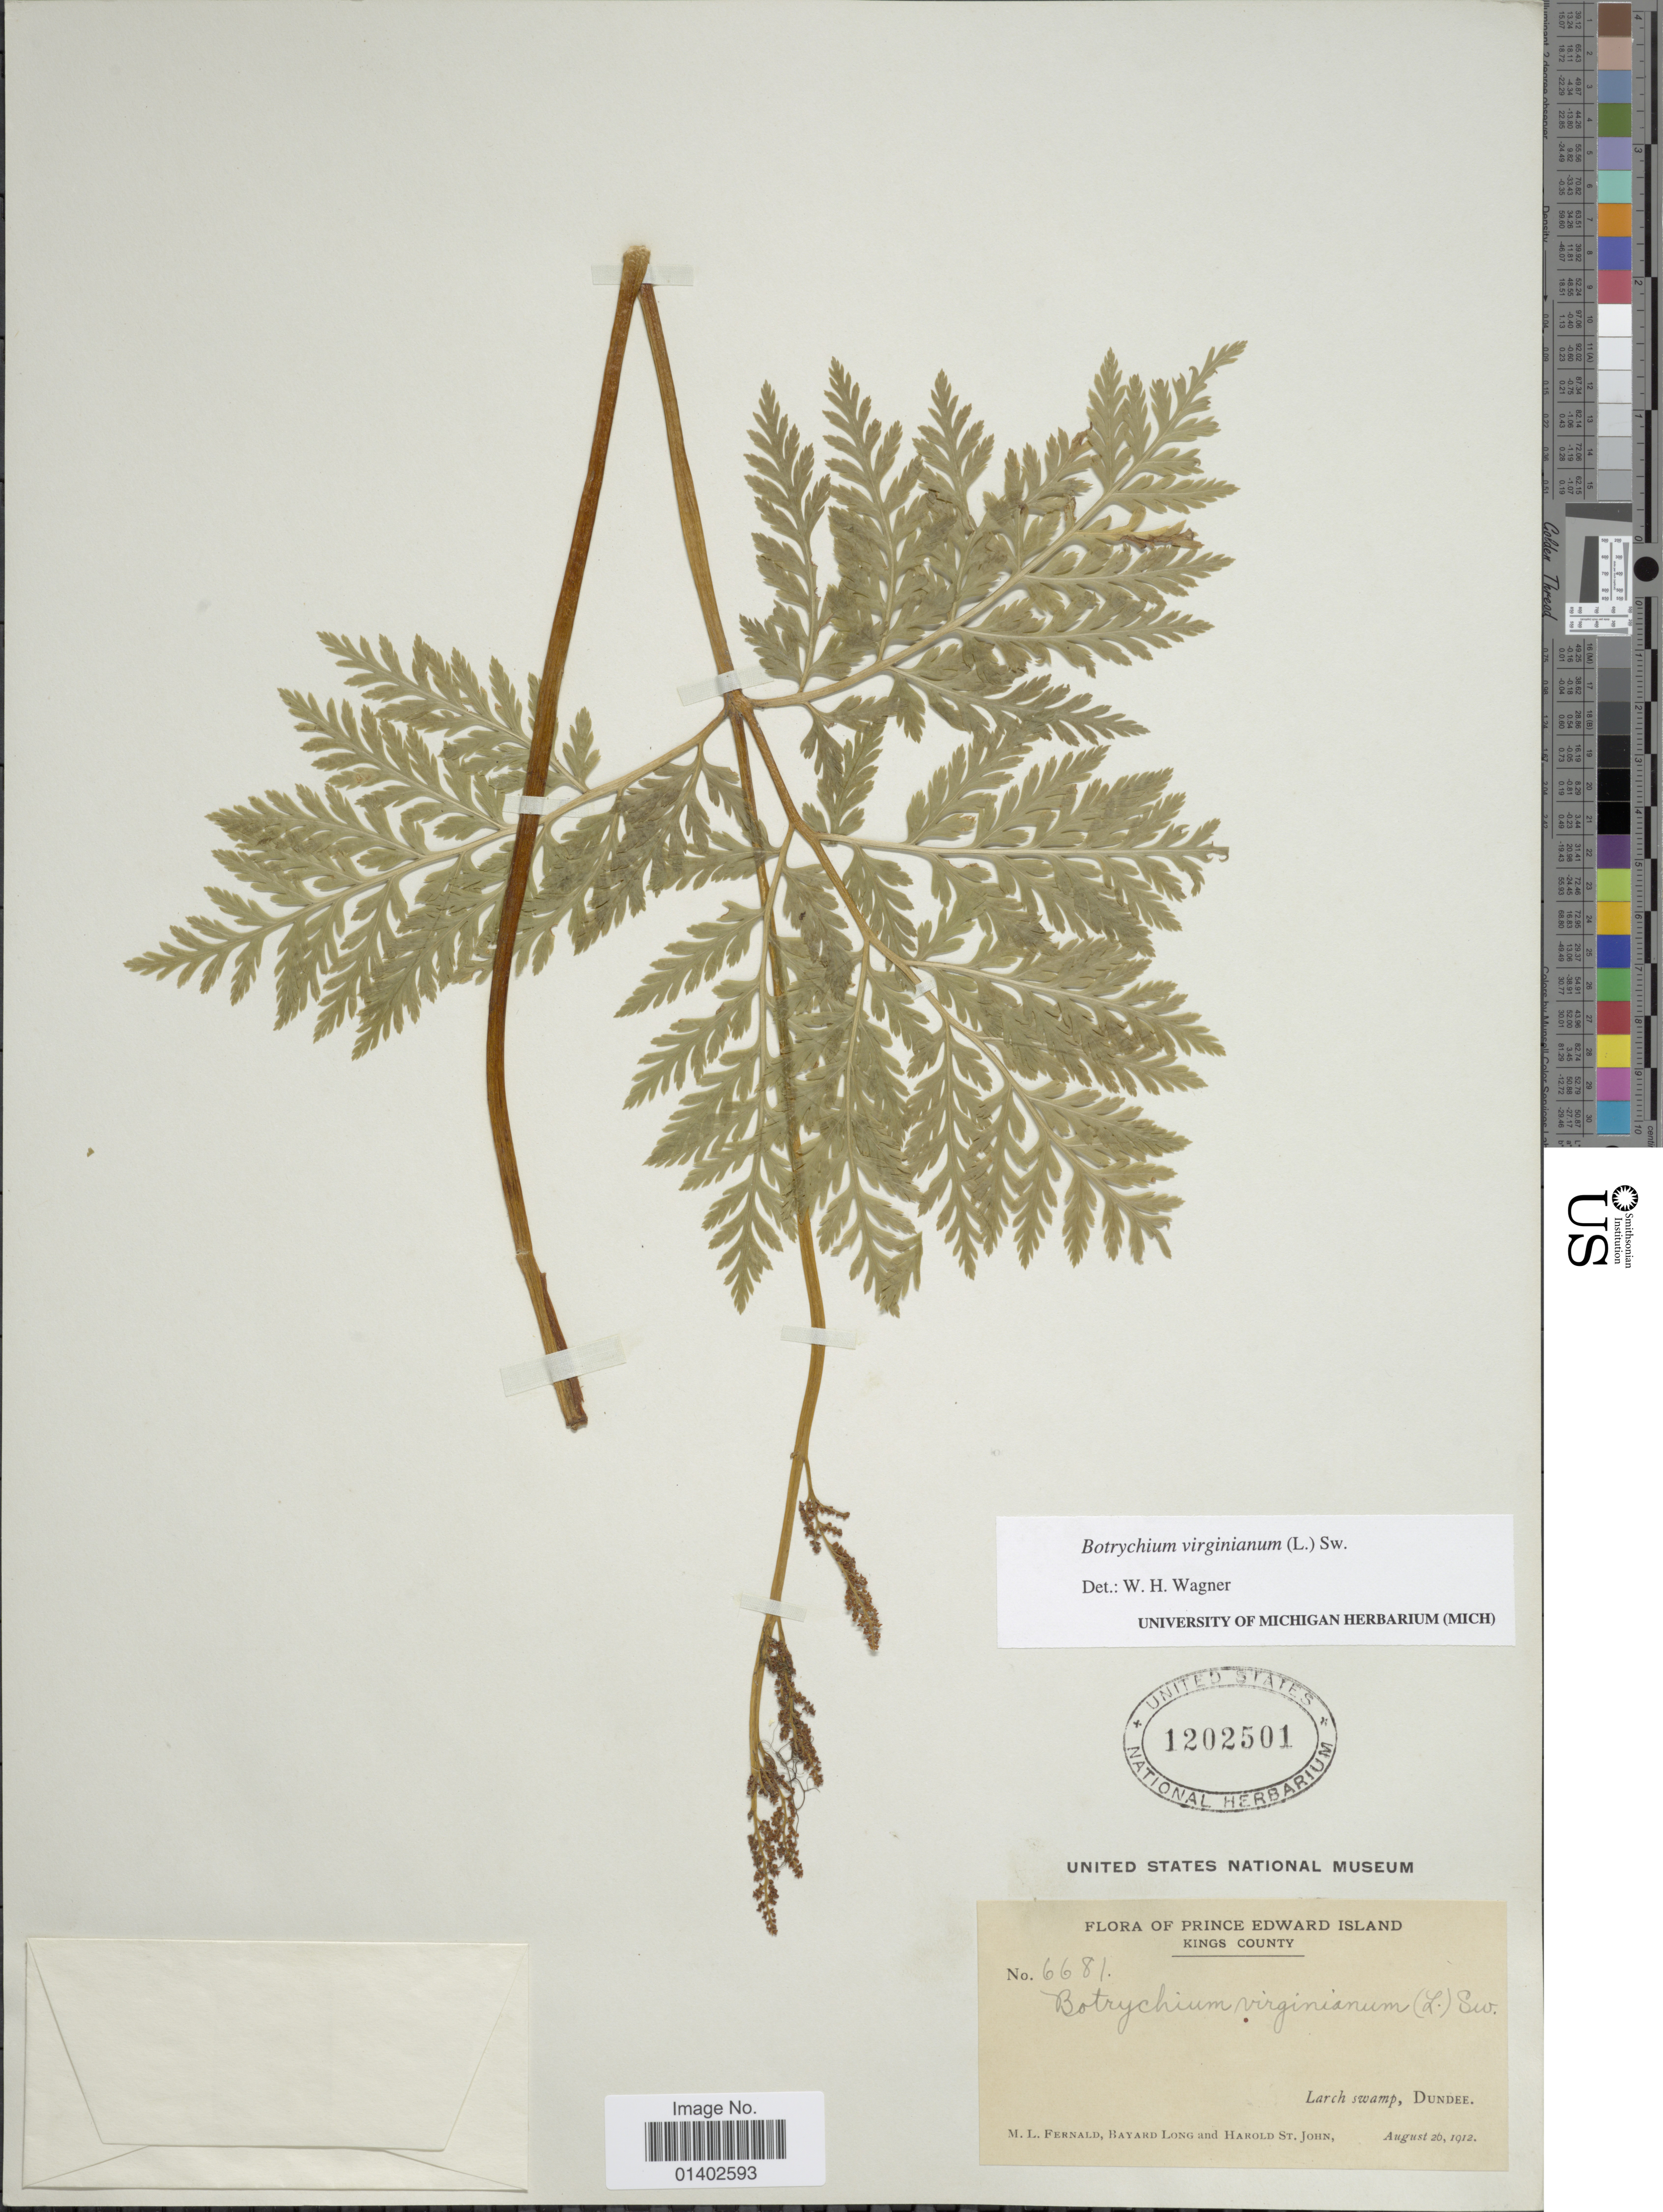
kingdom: Plantae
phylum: Tracheophyta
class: Polypodiopsida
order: Ophioglossales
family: Ophioglossaceae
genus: Botrychium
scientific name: Botrychium virginianum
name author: (L.) Sw.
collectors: M. L. Fernald, B. Long & H. St. John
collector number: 6681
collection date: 1912-08-26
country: Canada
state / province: Prince Edward Island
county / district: Kings County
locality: Larch swamp, Dundee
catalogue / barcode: US 1202501